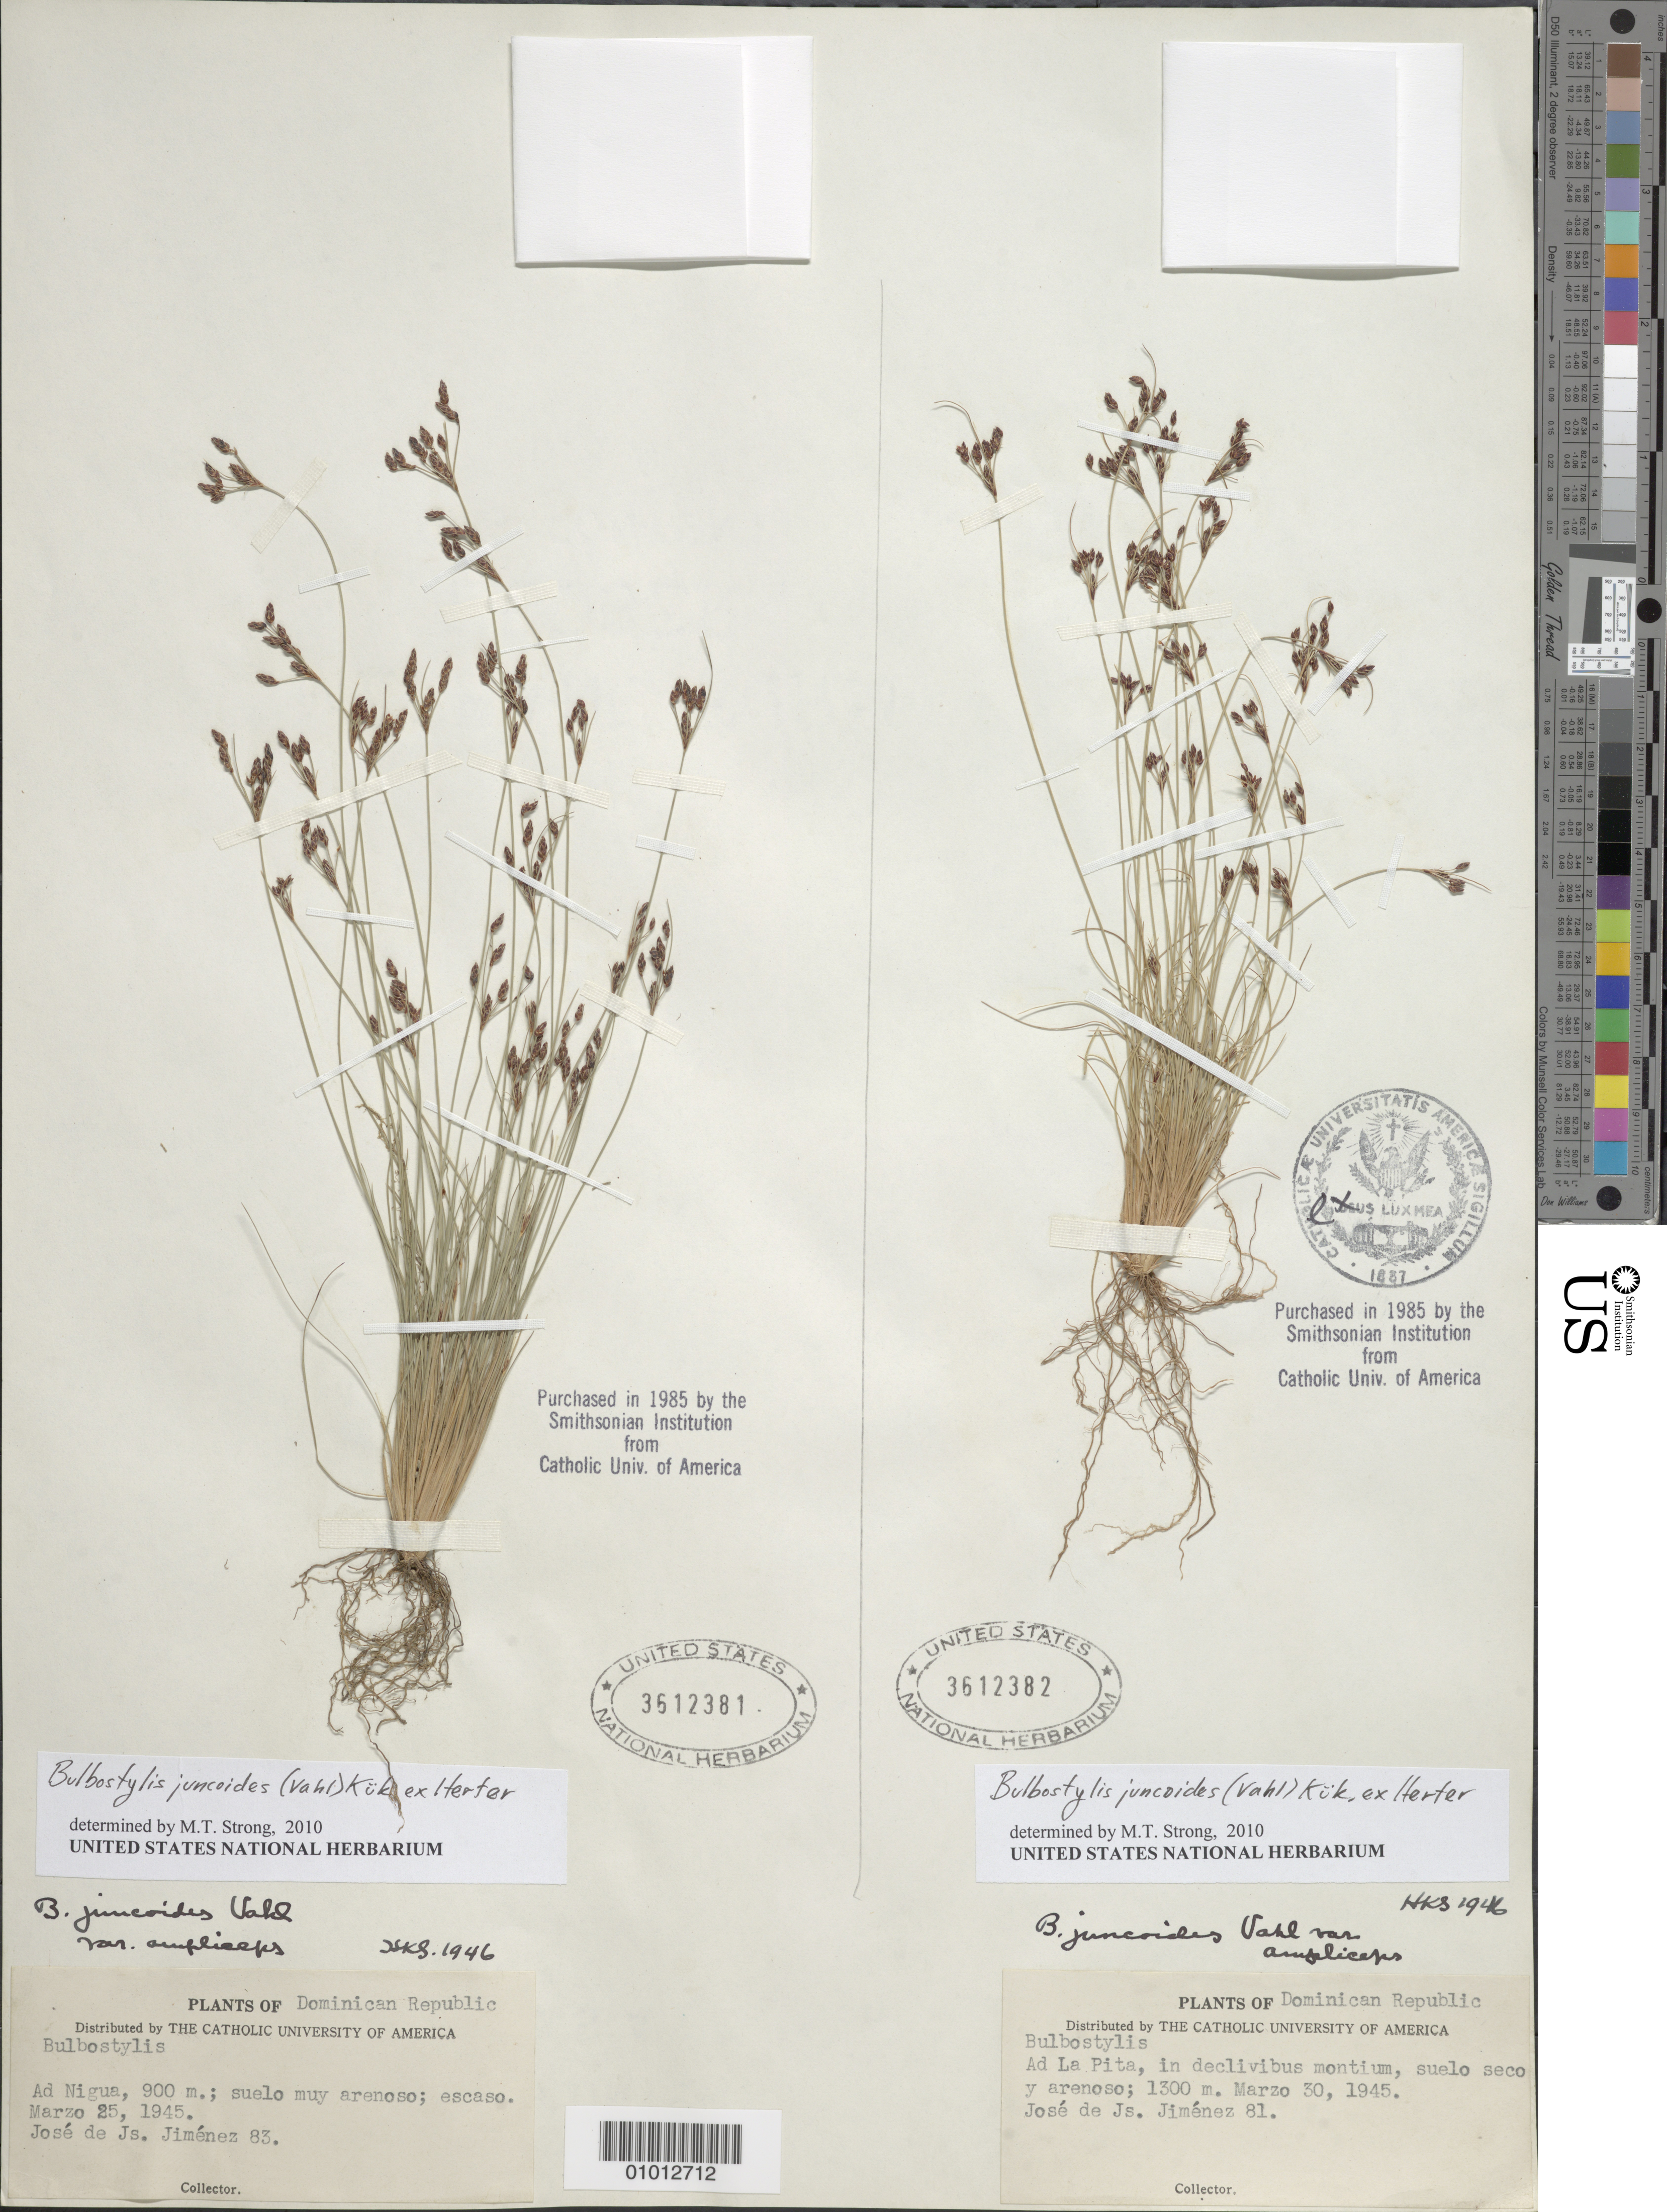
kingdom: Plantae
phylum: Tracheophyta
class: Liliopsida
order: Poales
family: Cyperaceae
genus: Bulbostylis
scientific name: Bulbostylis juncoides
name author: (Vahl) Kük. ex Herter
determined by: Strong, M. T., (US), Smithsonian Institution - National Museum of Natural History (UNITED STATES)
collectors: J. J. Jiménez Almonte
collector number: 81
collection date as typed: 30 Mar 1945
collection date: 1945-03-30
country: Dominican Republic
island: Hispaniola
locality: Ad La pita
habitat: In declivibus montium, suelo seco y arenoso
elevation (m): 1300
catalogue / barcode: US 3612382-2